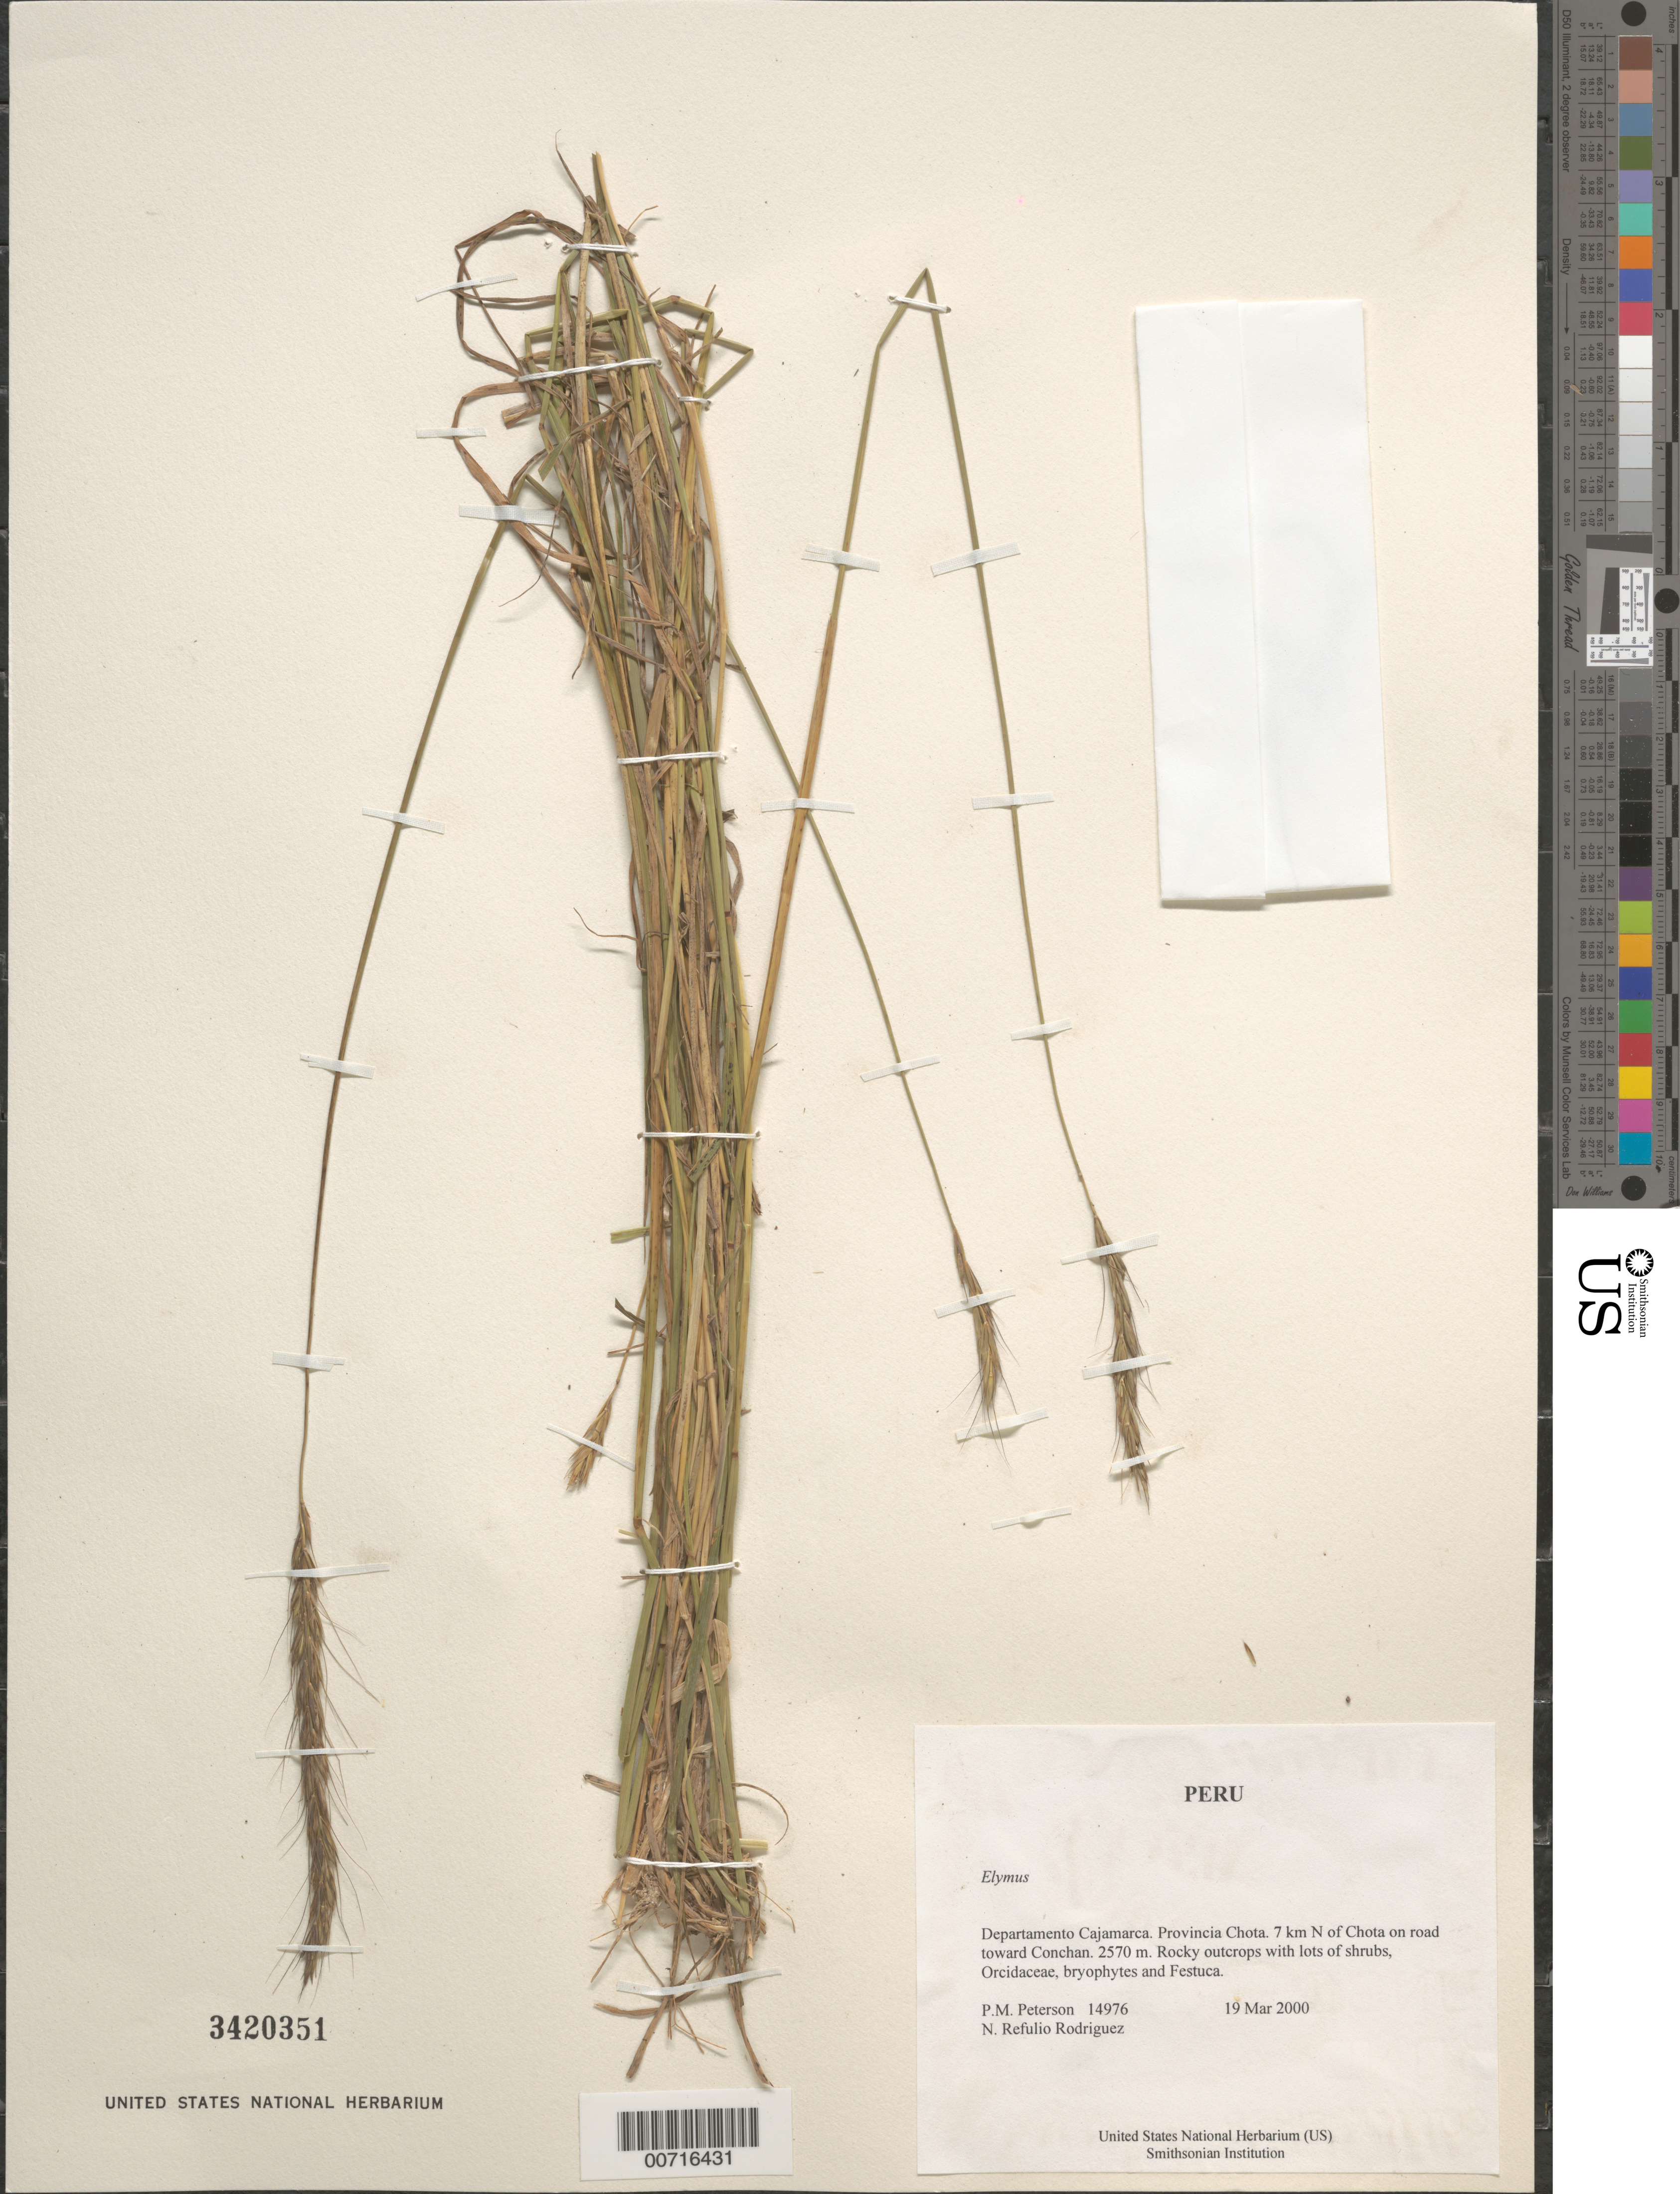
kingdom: Plantae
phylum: Tracheophyta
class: Liliopsida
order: Poales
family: Poaceae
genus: Elymus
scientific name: Elymus sp.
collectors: P. M. Peterson & N. Refulio-Rodríguez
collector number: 14976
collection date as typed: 19 Mar 2000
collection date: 2000-03-19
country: Peru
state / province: Cajamarca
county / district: Chota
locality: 7 km N of Chota on road toward Conchan.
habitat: Rocky outcrops with lots of shrubs, Orcidaceae, bryophytes and Festuca.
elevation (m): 2570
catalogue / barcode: US 3420351